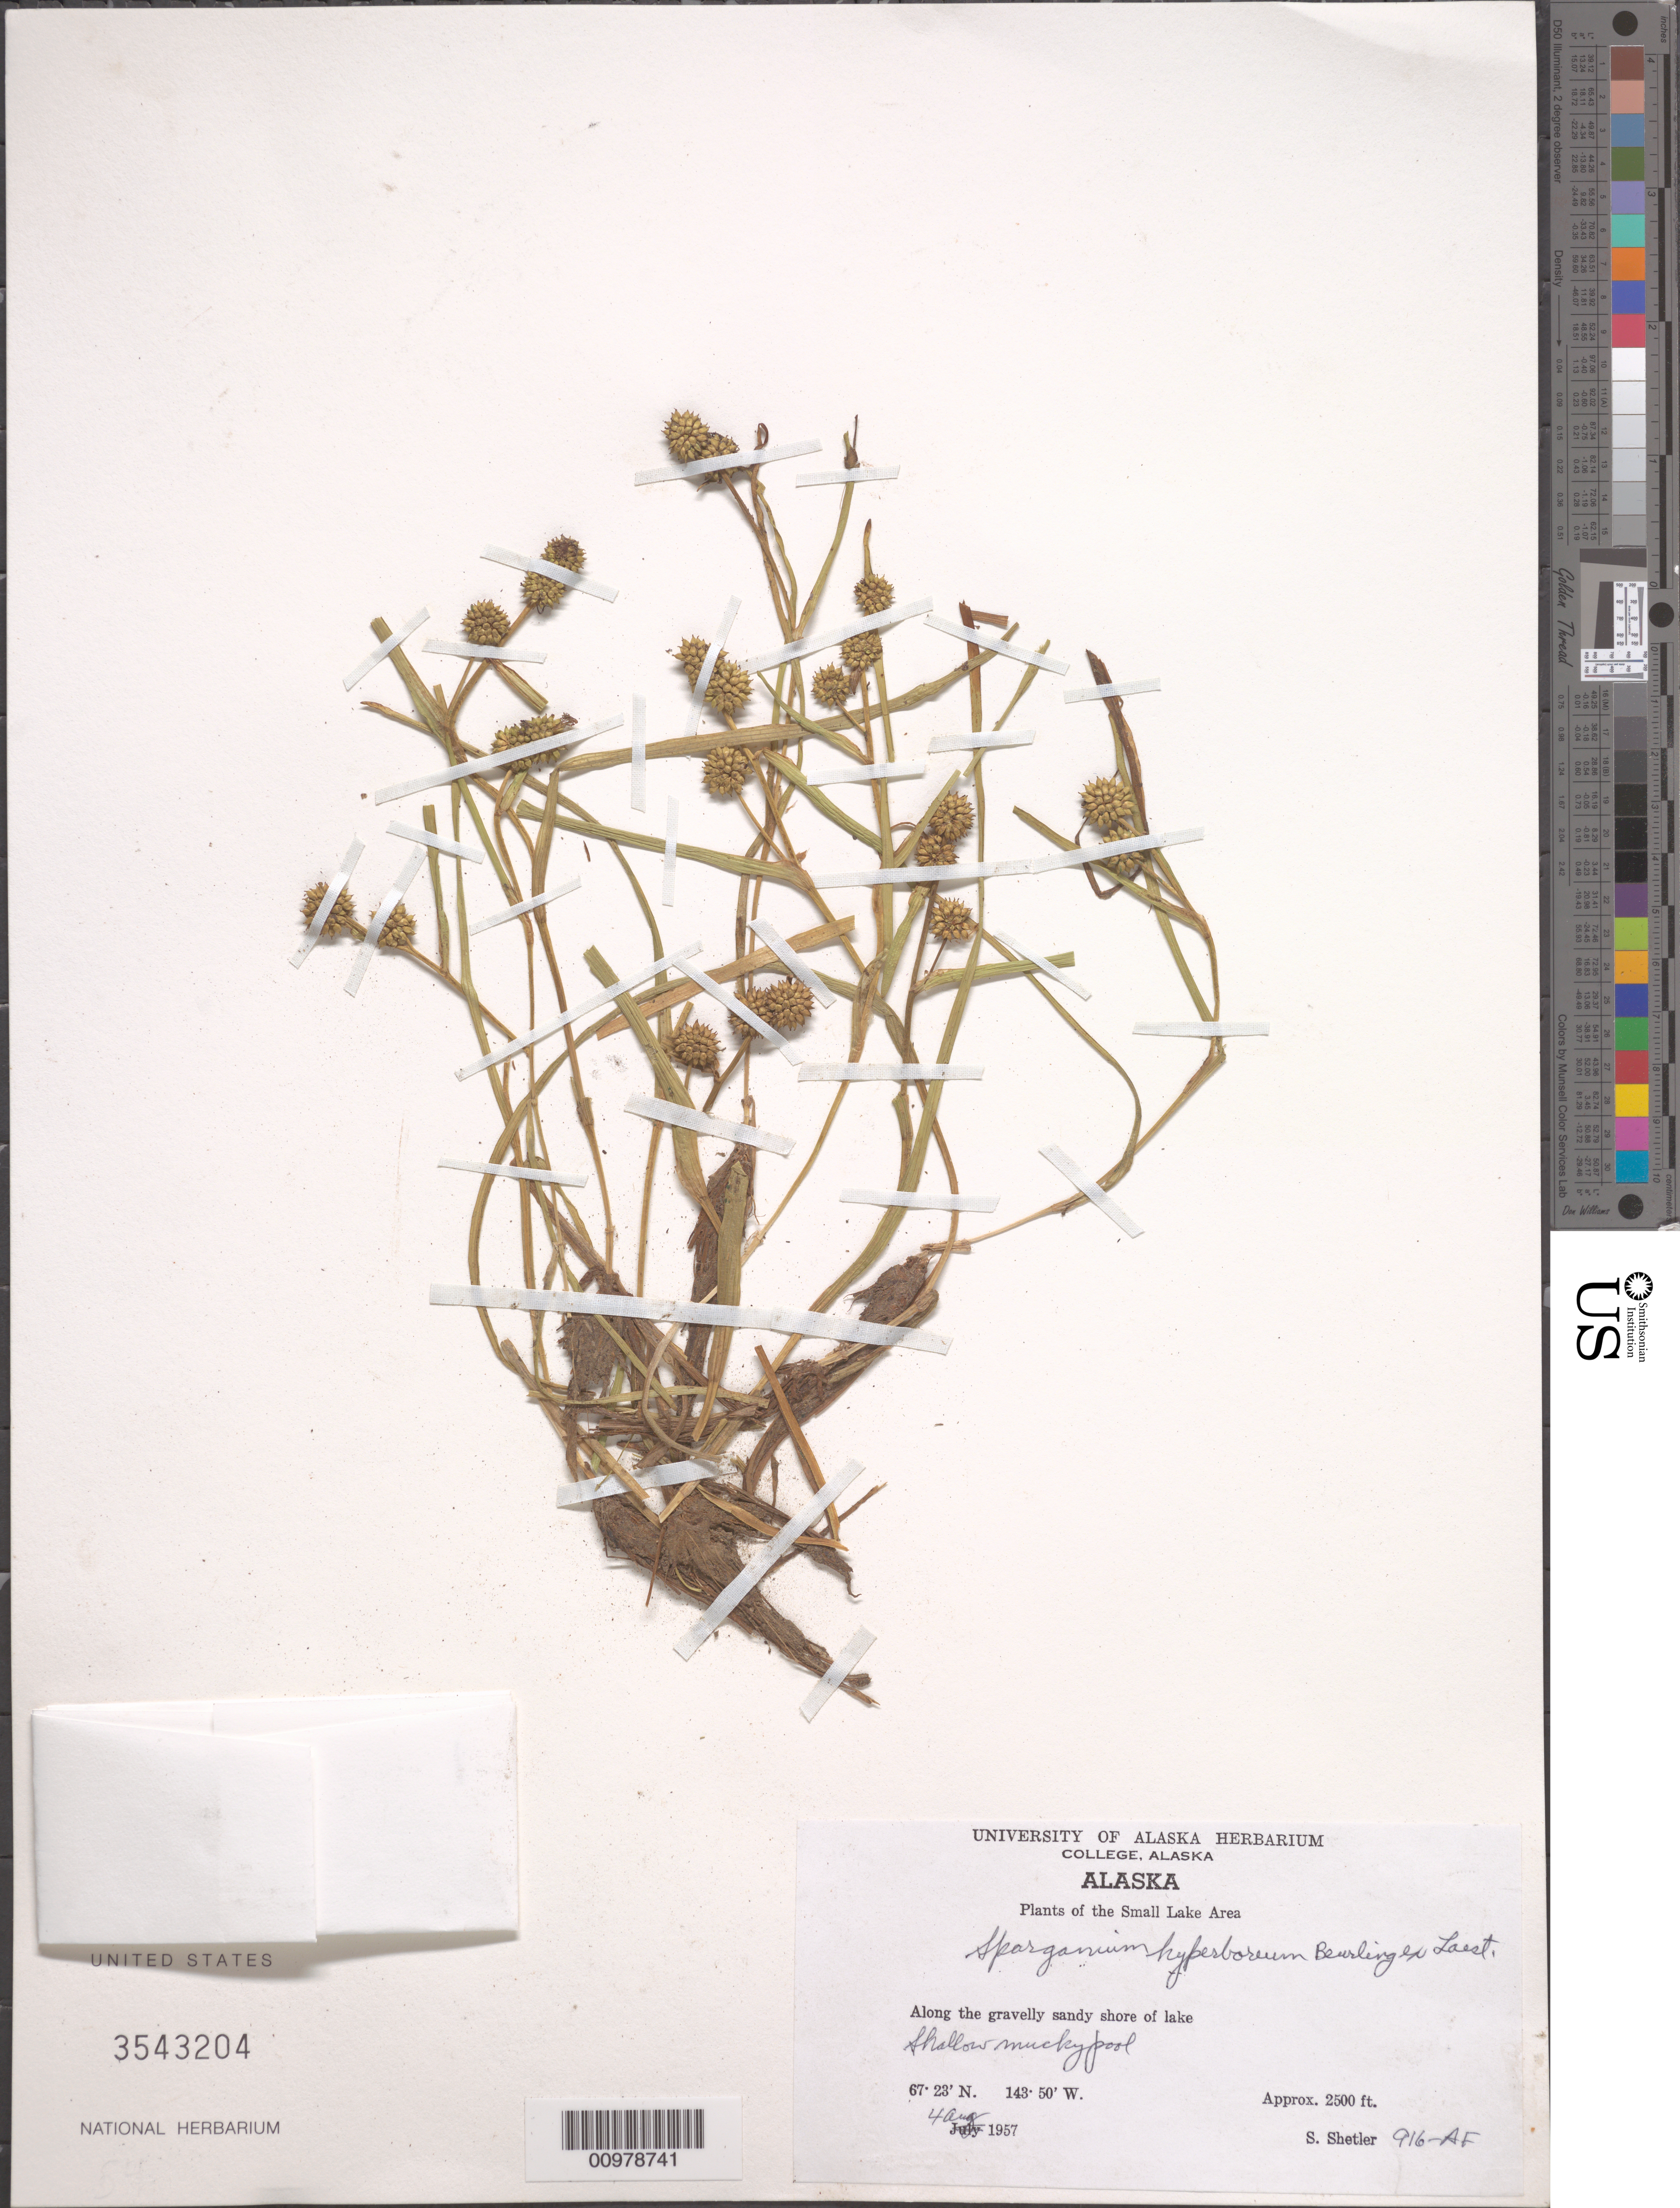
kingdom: Plantae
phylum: Tracheophyta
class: Liliopsida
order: Poales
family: Typhaceae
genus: Sparganium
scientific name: Sparganium hyperboreum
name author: Beurl. ex Laest.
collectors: S. Shetler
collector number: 916-AF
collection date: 1957-08-04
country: United States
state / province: Alaska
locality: Small Lake Area. Along the gravelly sandy shore of lake.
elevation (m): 762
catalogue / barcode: US 3543204